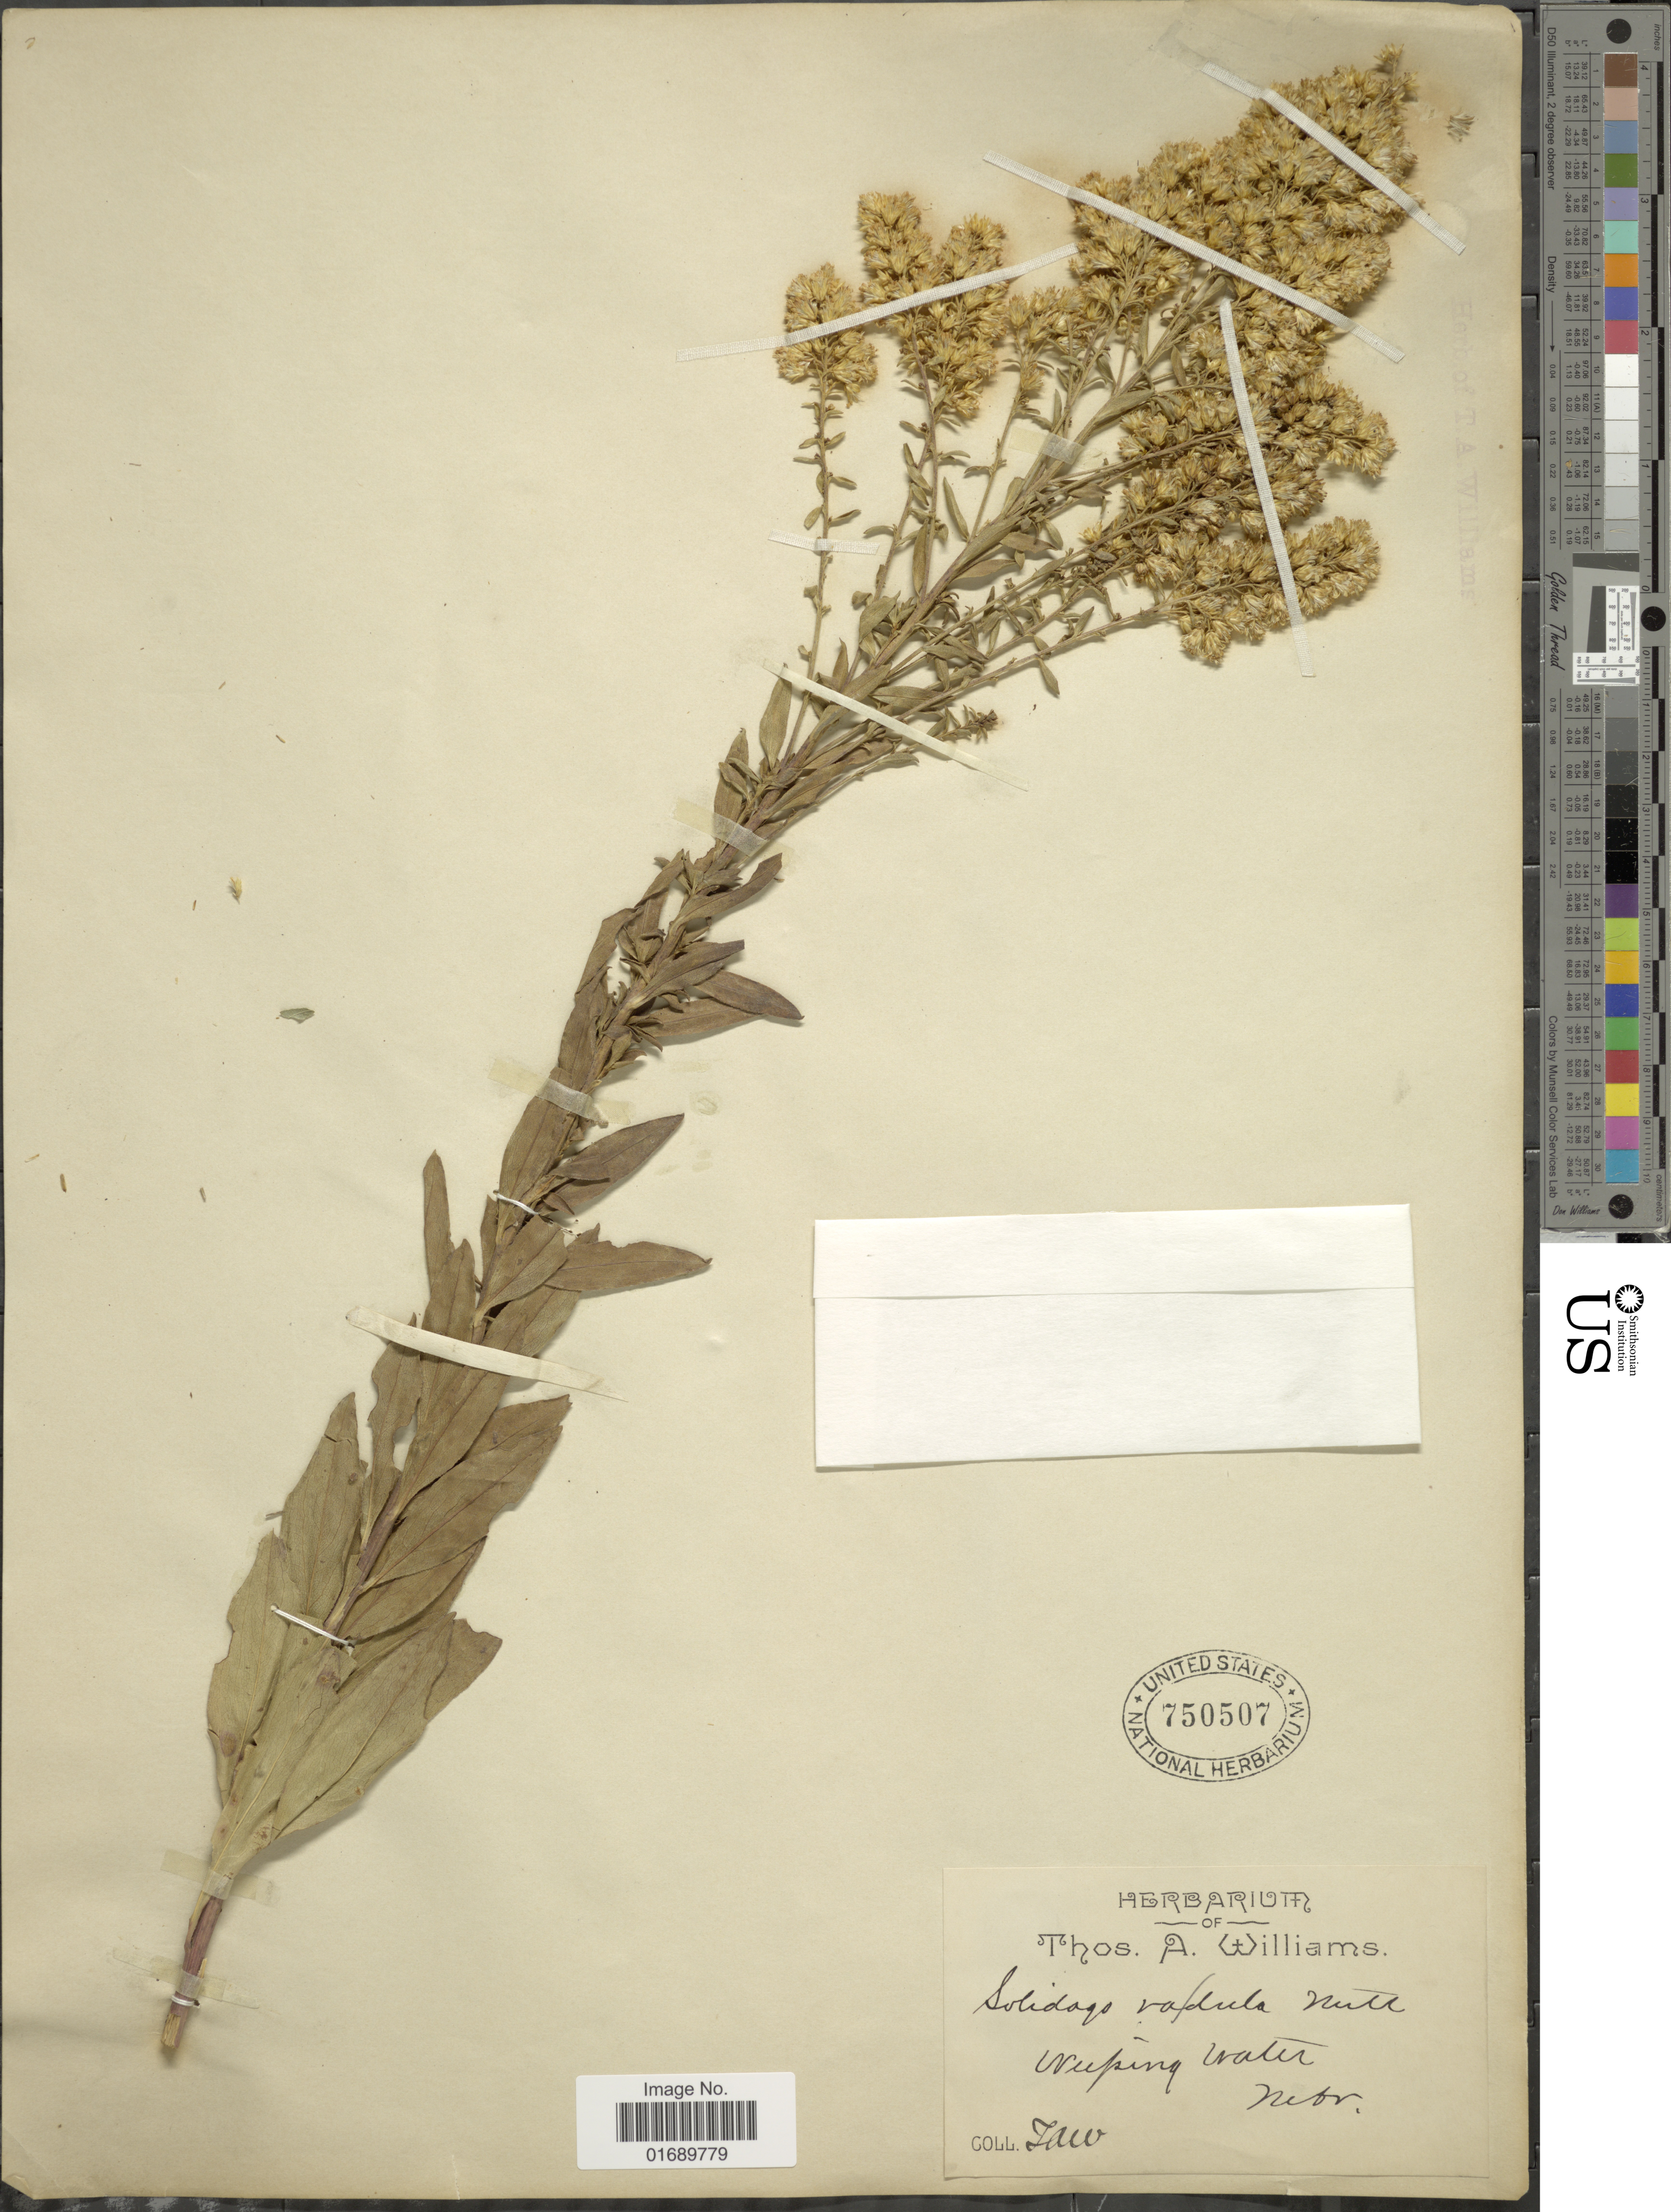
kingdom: Plantae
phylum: Tracheophyta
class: Magnoliopsida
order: Asterales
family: Asteraceae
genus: Solidago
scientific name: Solidago radula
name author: Nutt.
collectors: T. A. Williams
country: United States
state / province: Nebraska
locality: Weeping water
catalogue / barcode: US 750507